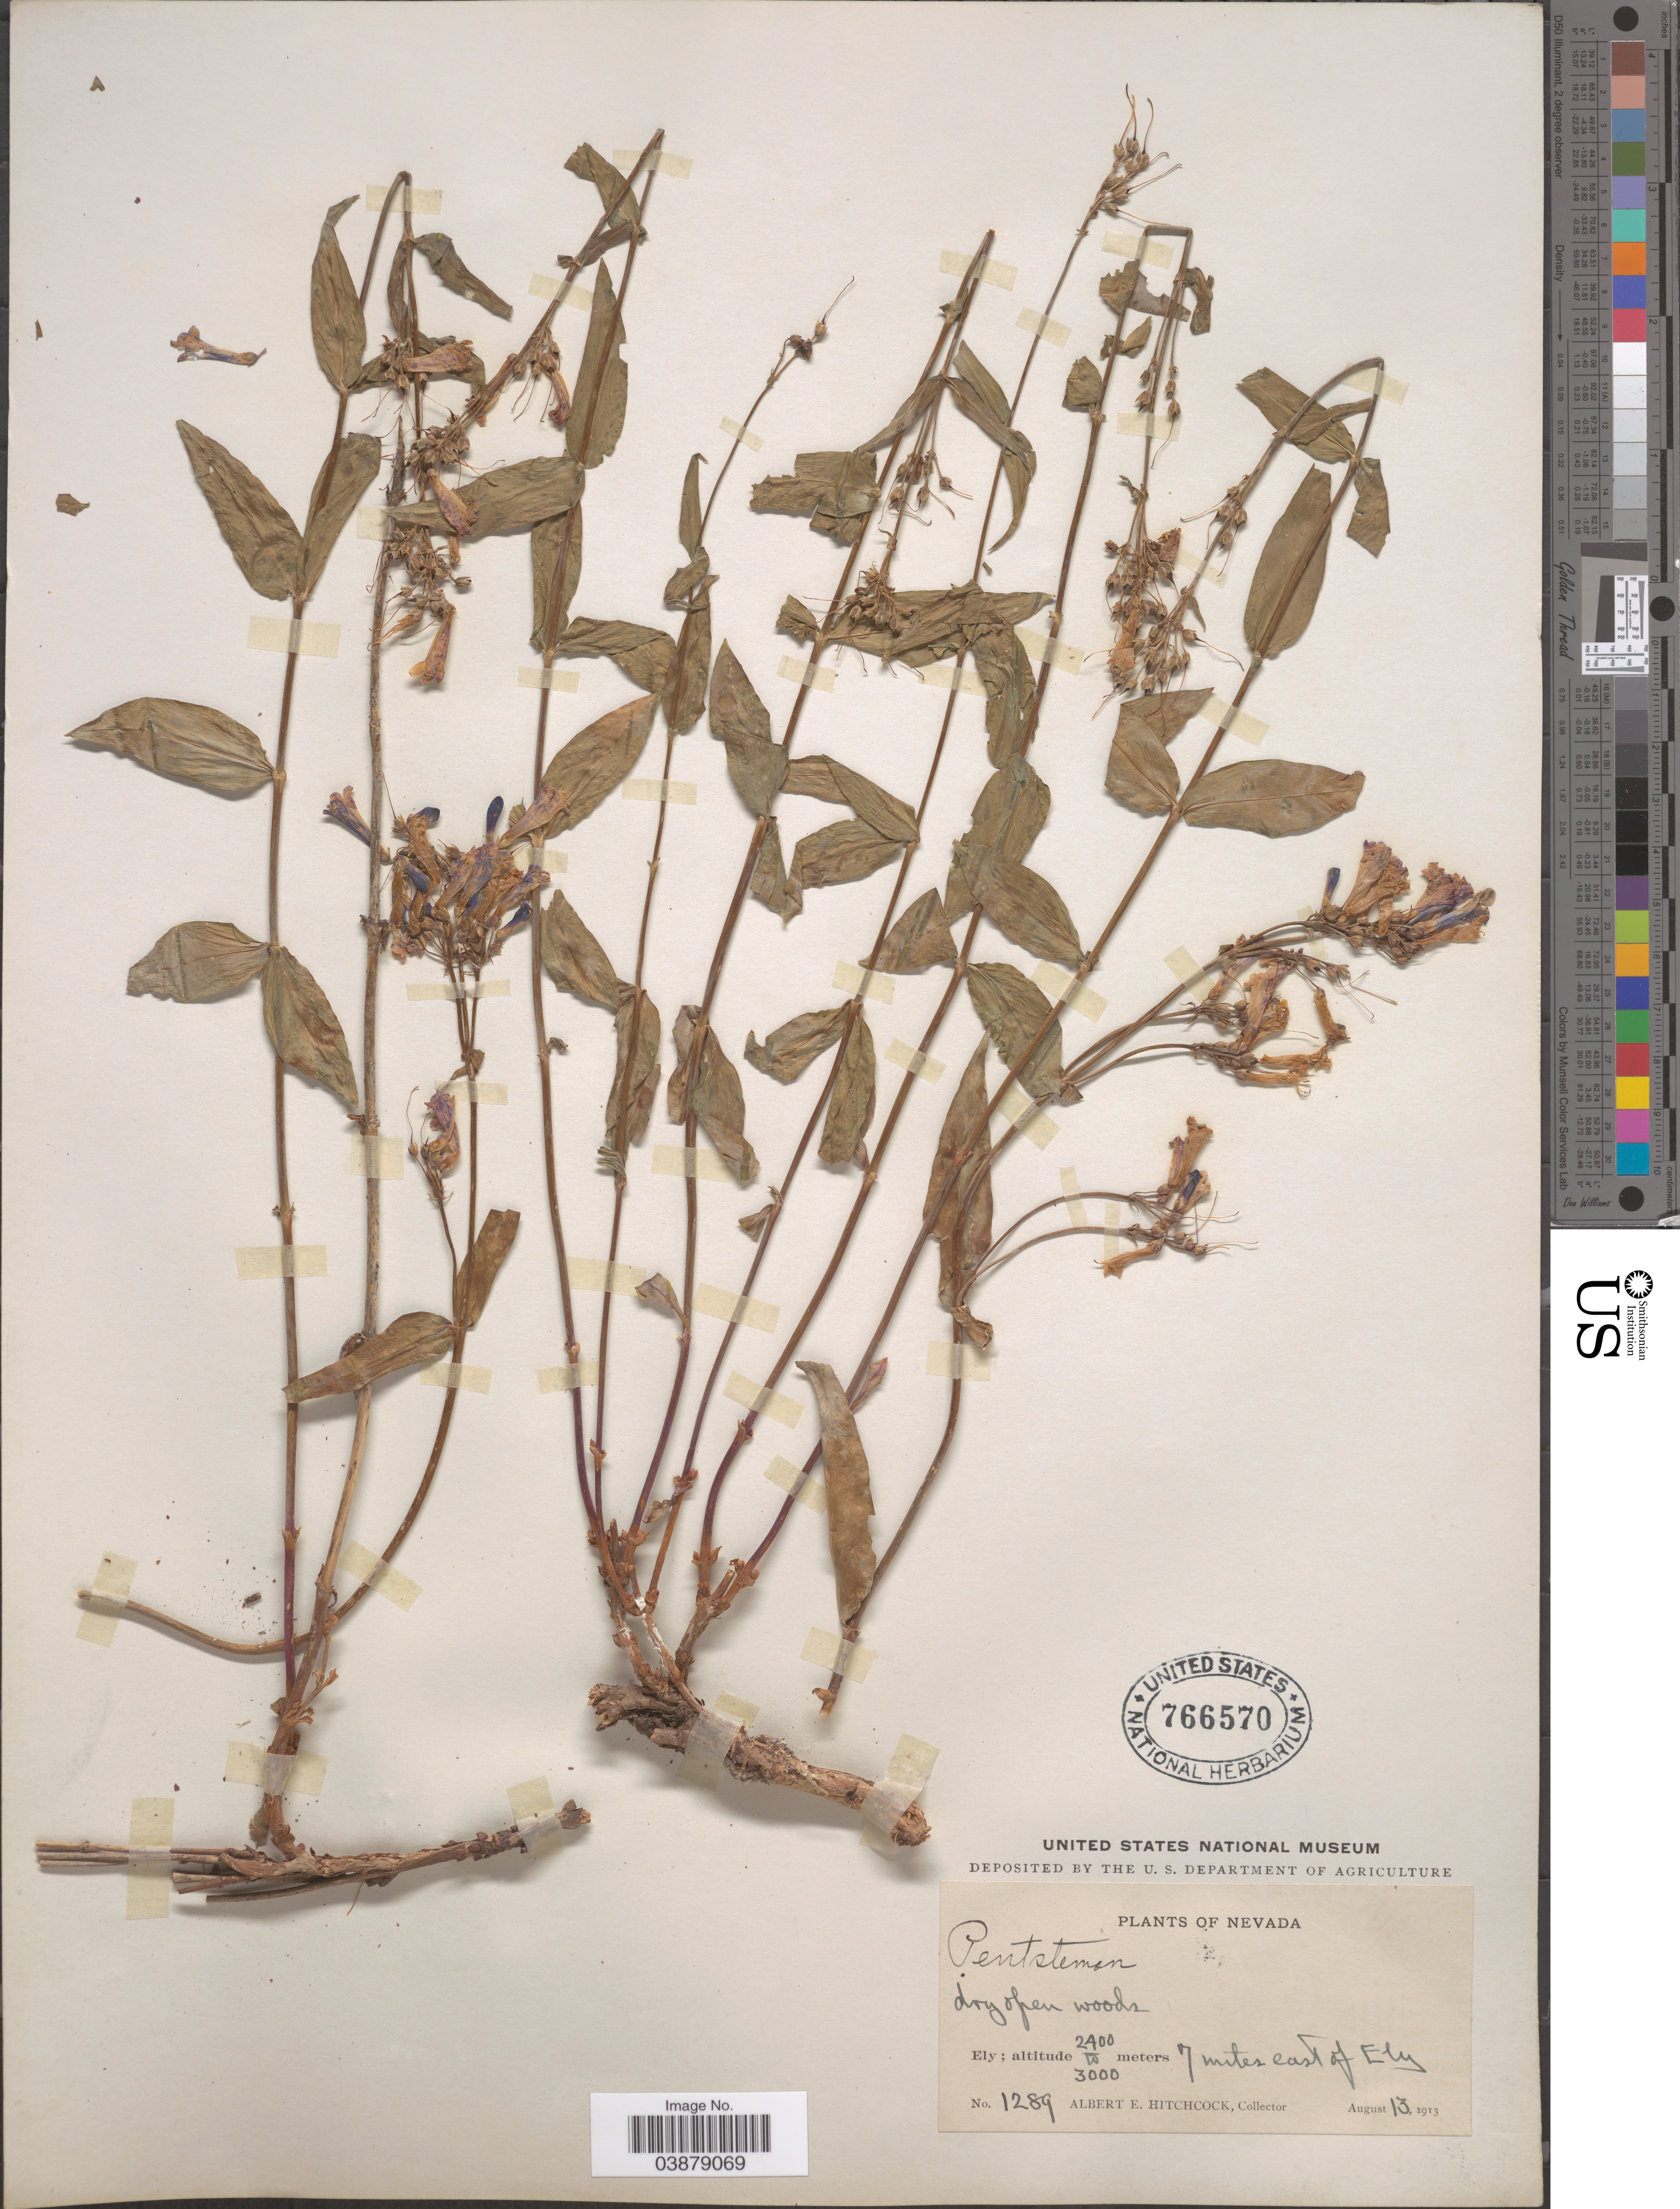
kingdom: Plantae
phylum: Tracheophyta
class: Magnoliopsida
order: Lamiales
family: Plantaginaceae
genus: Penstemon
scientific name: Penstemon watsonii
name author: A. Gray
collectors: A. Hitchcock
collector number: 1289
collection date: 1913-08-13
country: United States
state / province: Nevada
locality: Ely; 7 miles east of Ely.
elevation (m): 2400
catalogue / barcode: US 766570